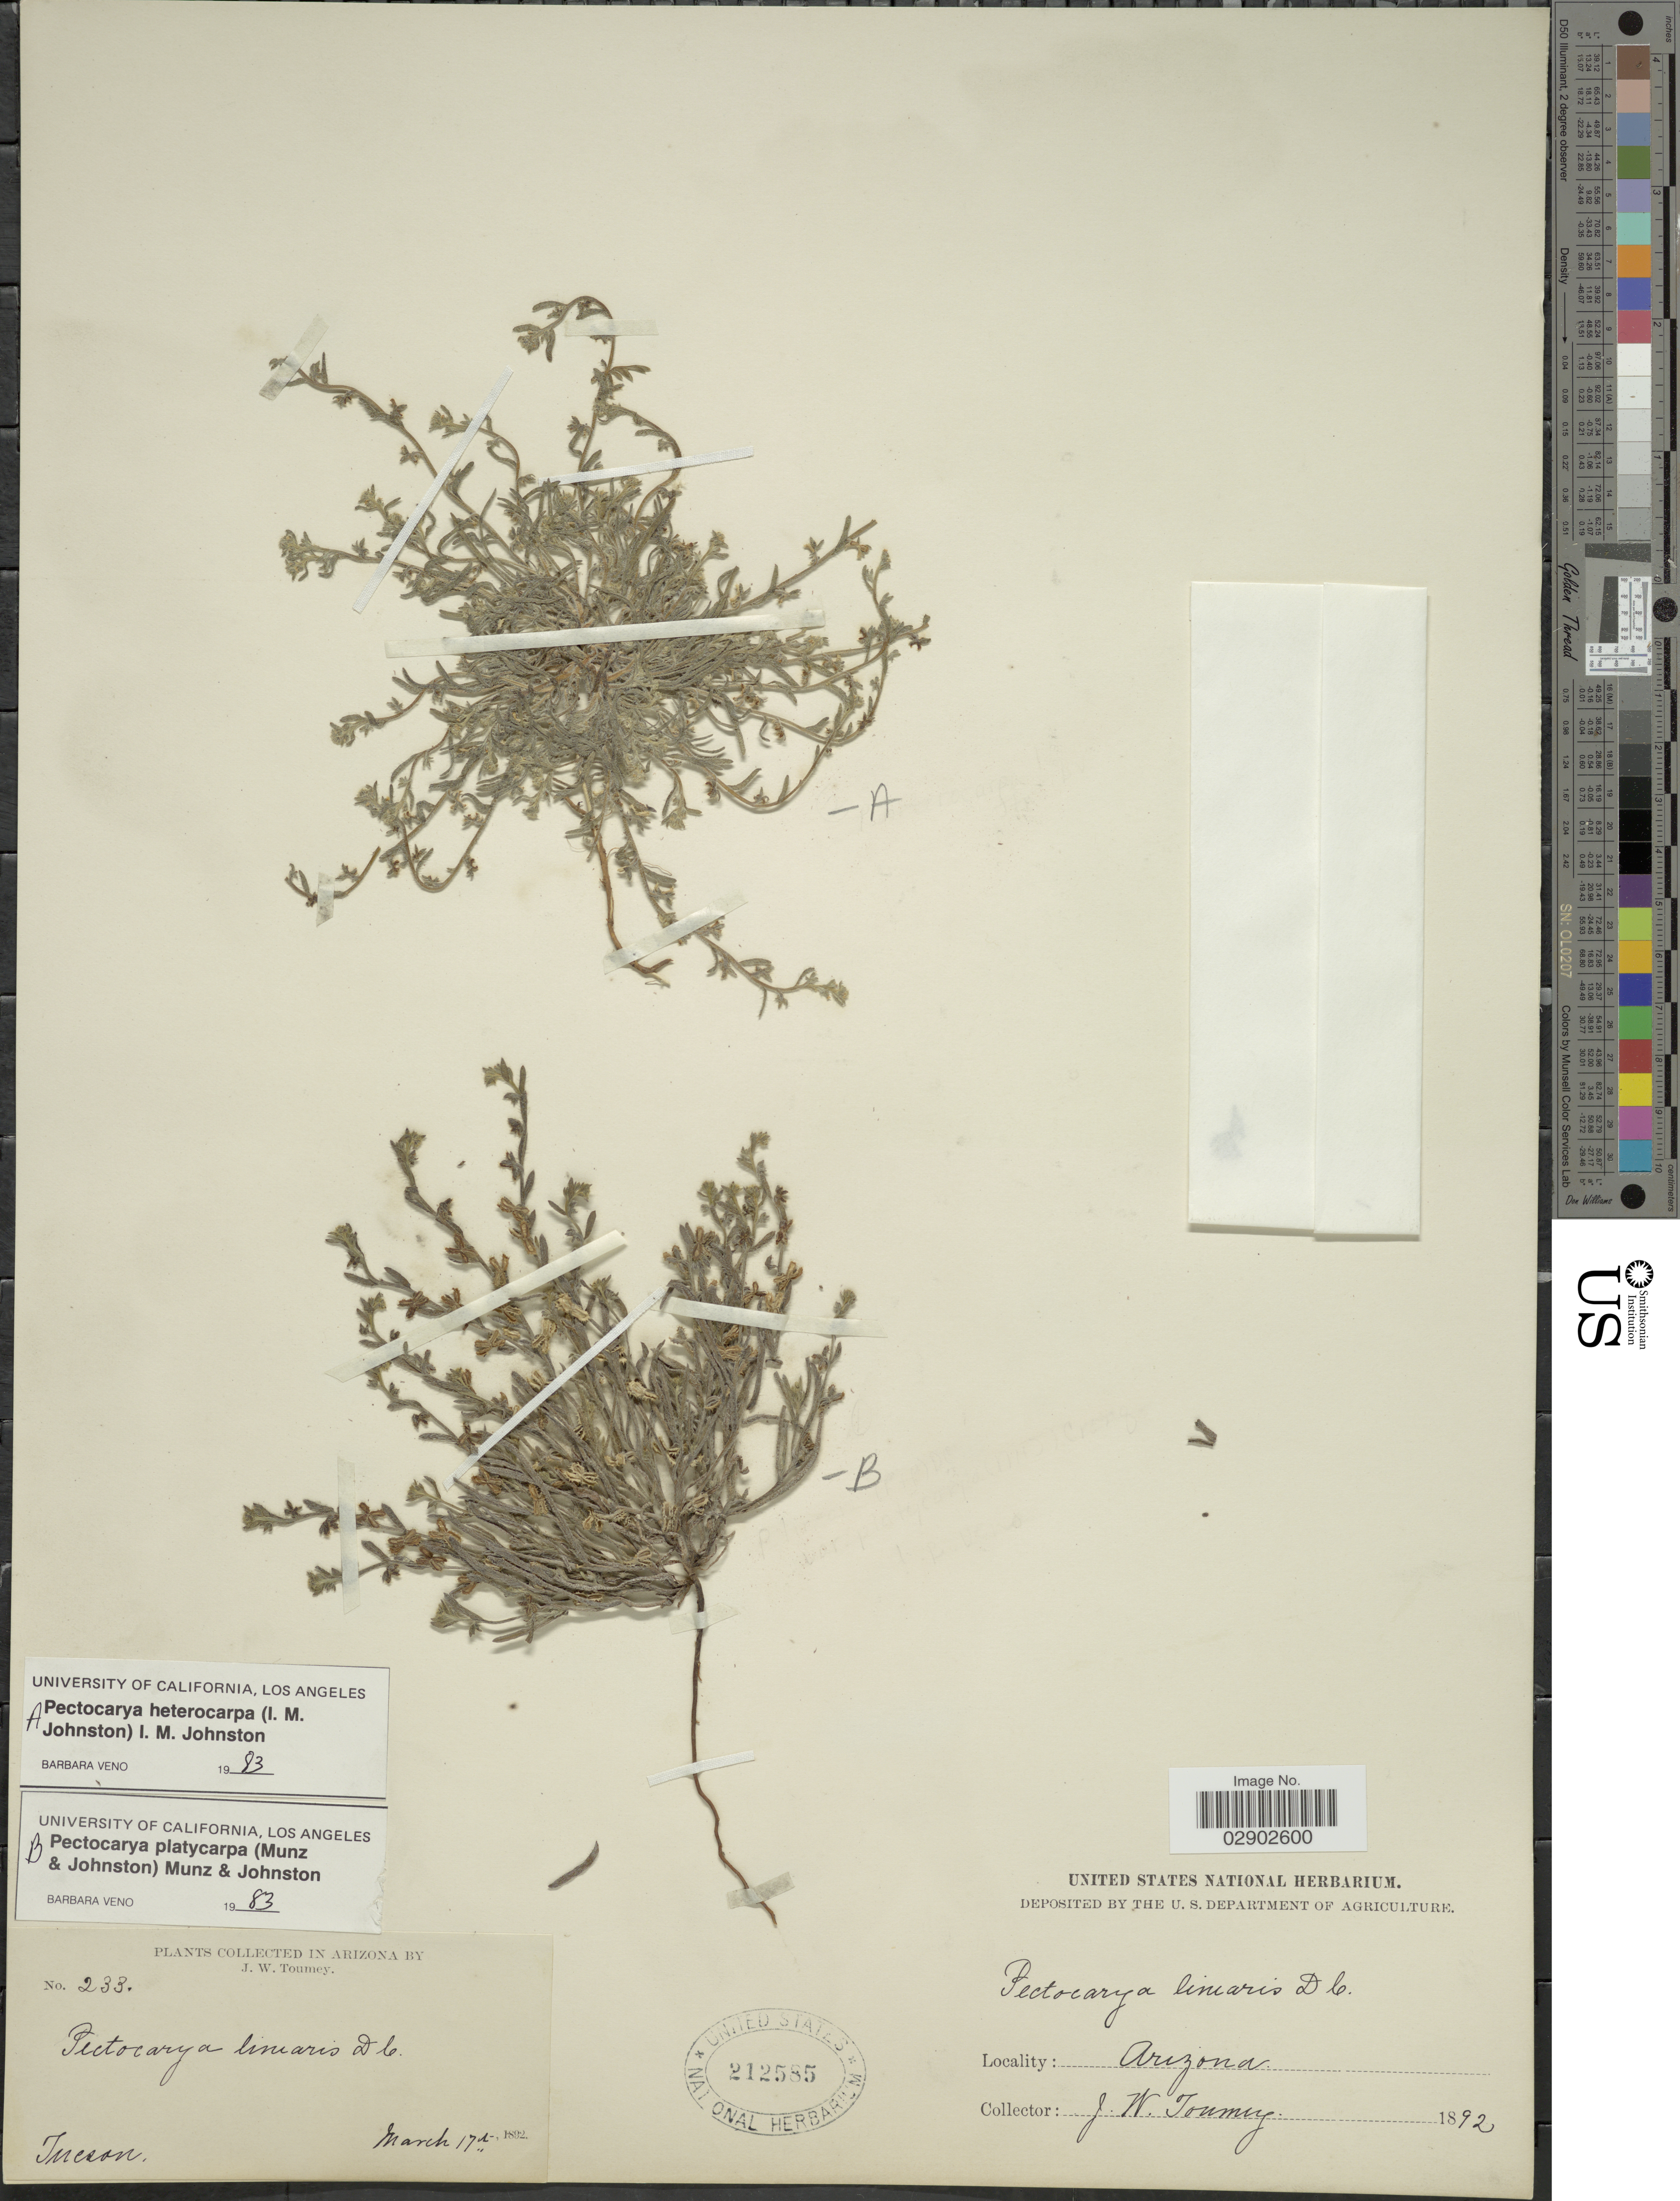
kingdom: Plantae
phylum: Tracheophyta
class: Magnoliopsida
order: Boraginales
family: Boraginaceae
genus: Pectocarya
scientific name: Pectocarya heterocarpa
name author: (I.M. Johnst.) I.M. Johnst.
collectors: J. W. Toumey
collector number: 233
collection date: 1892-03-17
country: United States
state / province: Arizona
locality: Tucson.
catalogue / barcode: US 212585